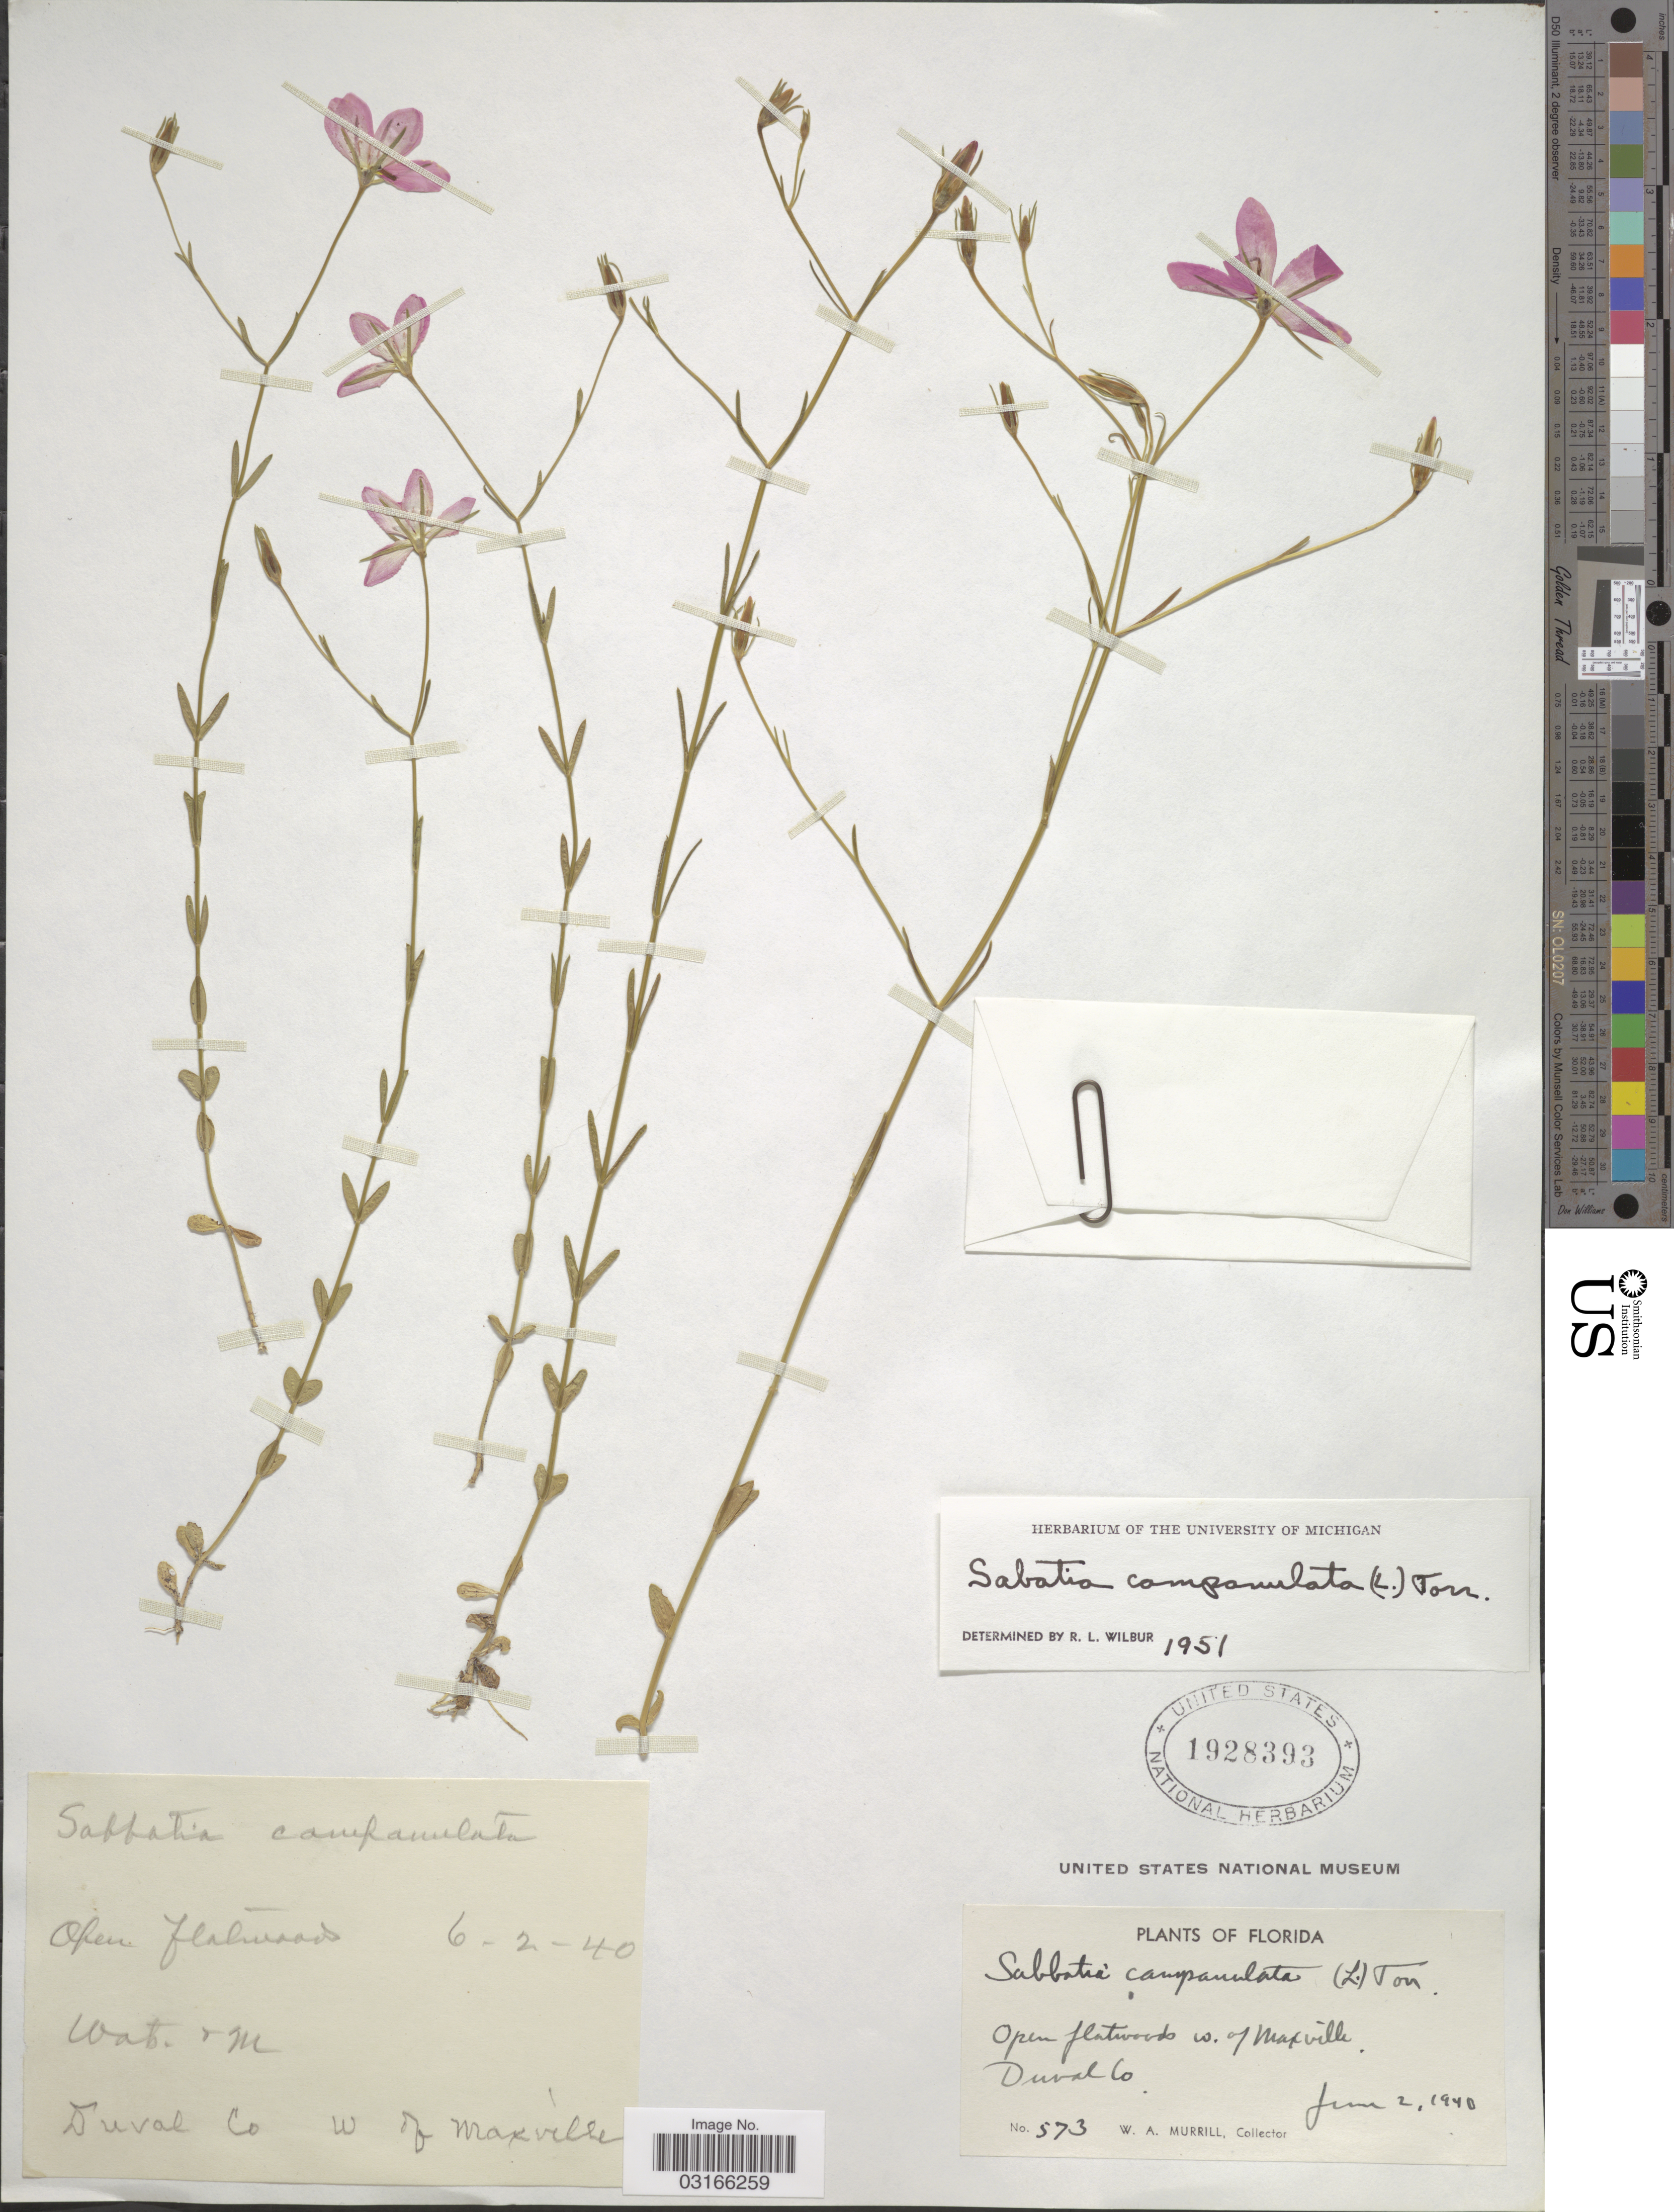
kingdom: Plantae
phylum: Tracheophyta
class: Magnoliopsida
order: Gentianales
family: Gentianaceae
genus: Sabatia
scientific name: Sabatia campanulata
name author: (L.) Torr.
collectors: W. A. Murrill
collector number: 573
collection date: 1940-06-02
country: United States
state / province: Florida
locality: Open flatswoods w. of Maxville. Duval Co.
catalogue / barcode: US 1928393